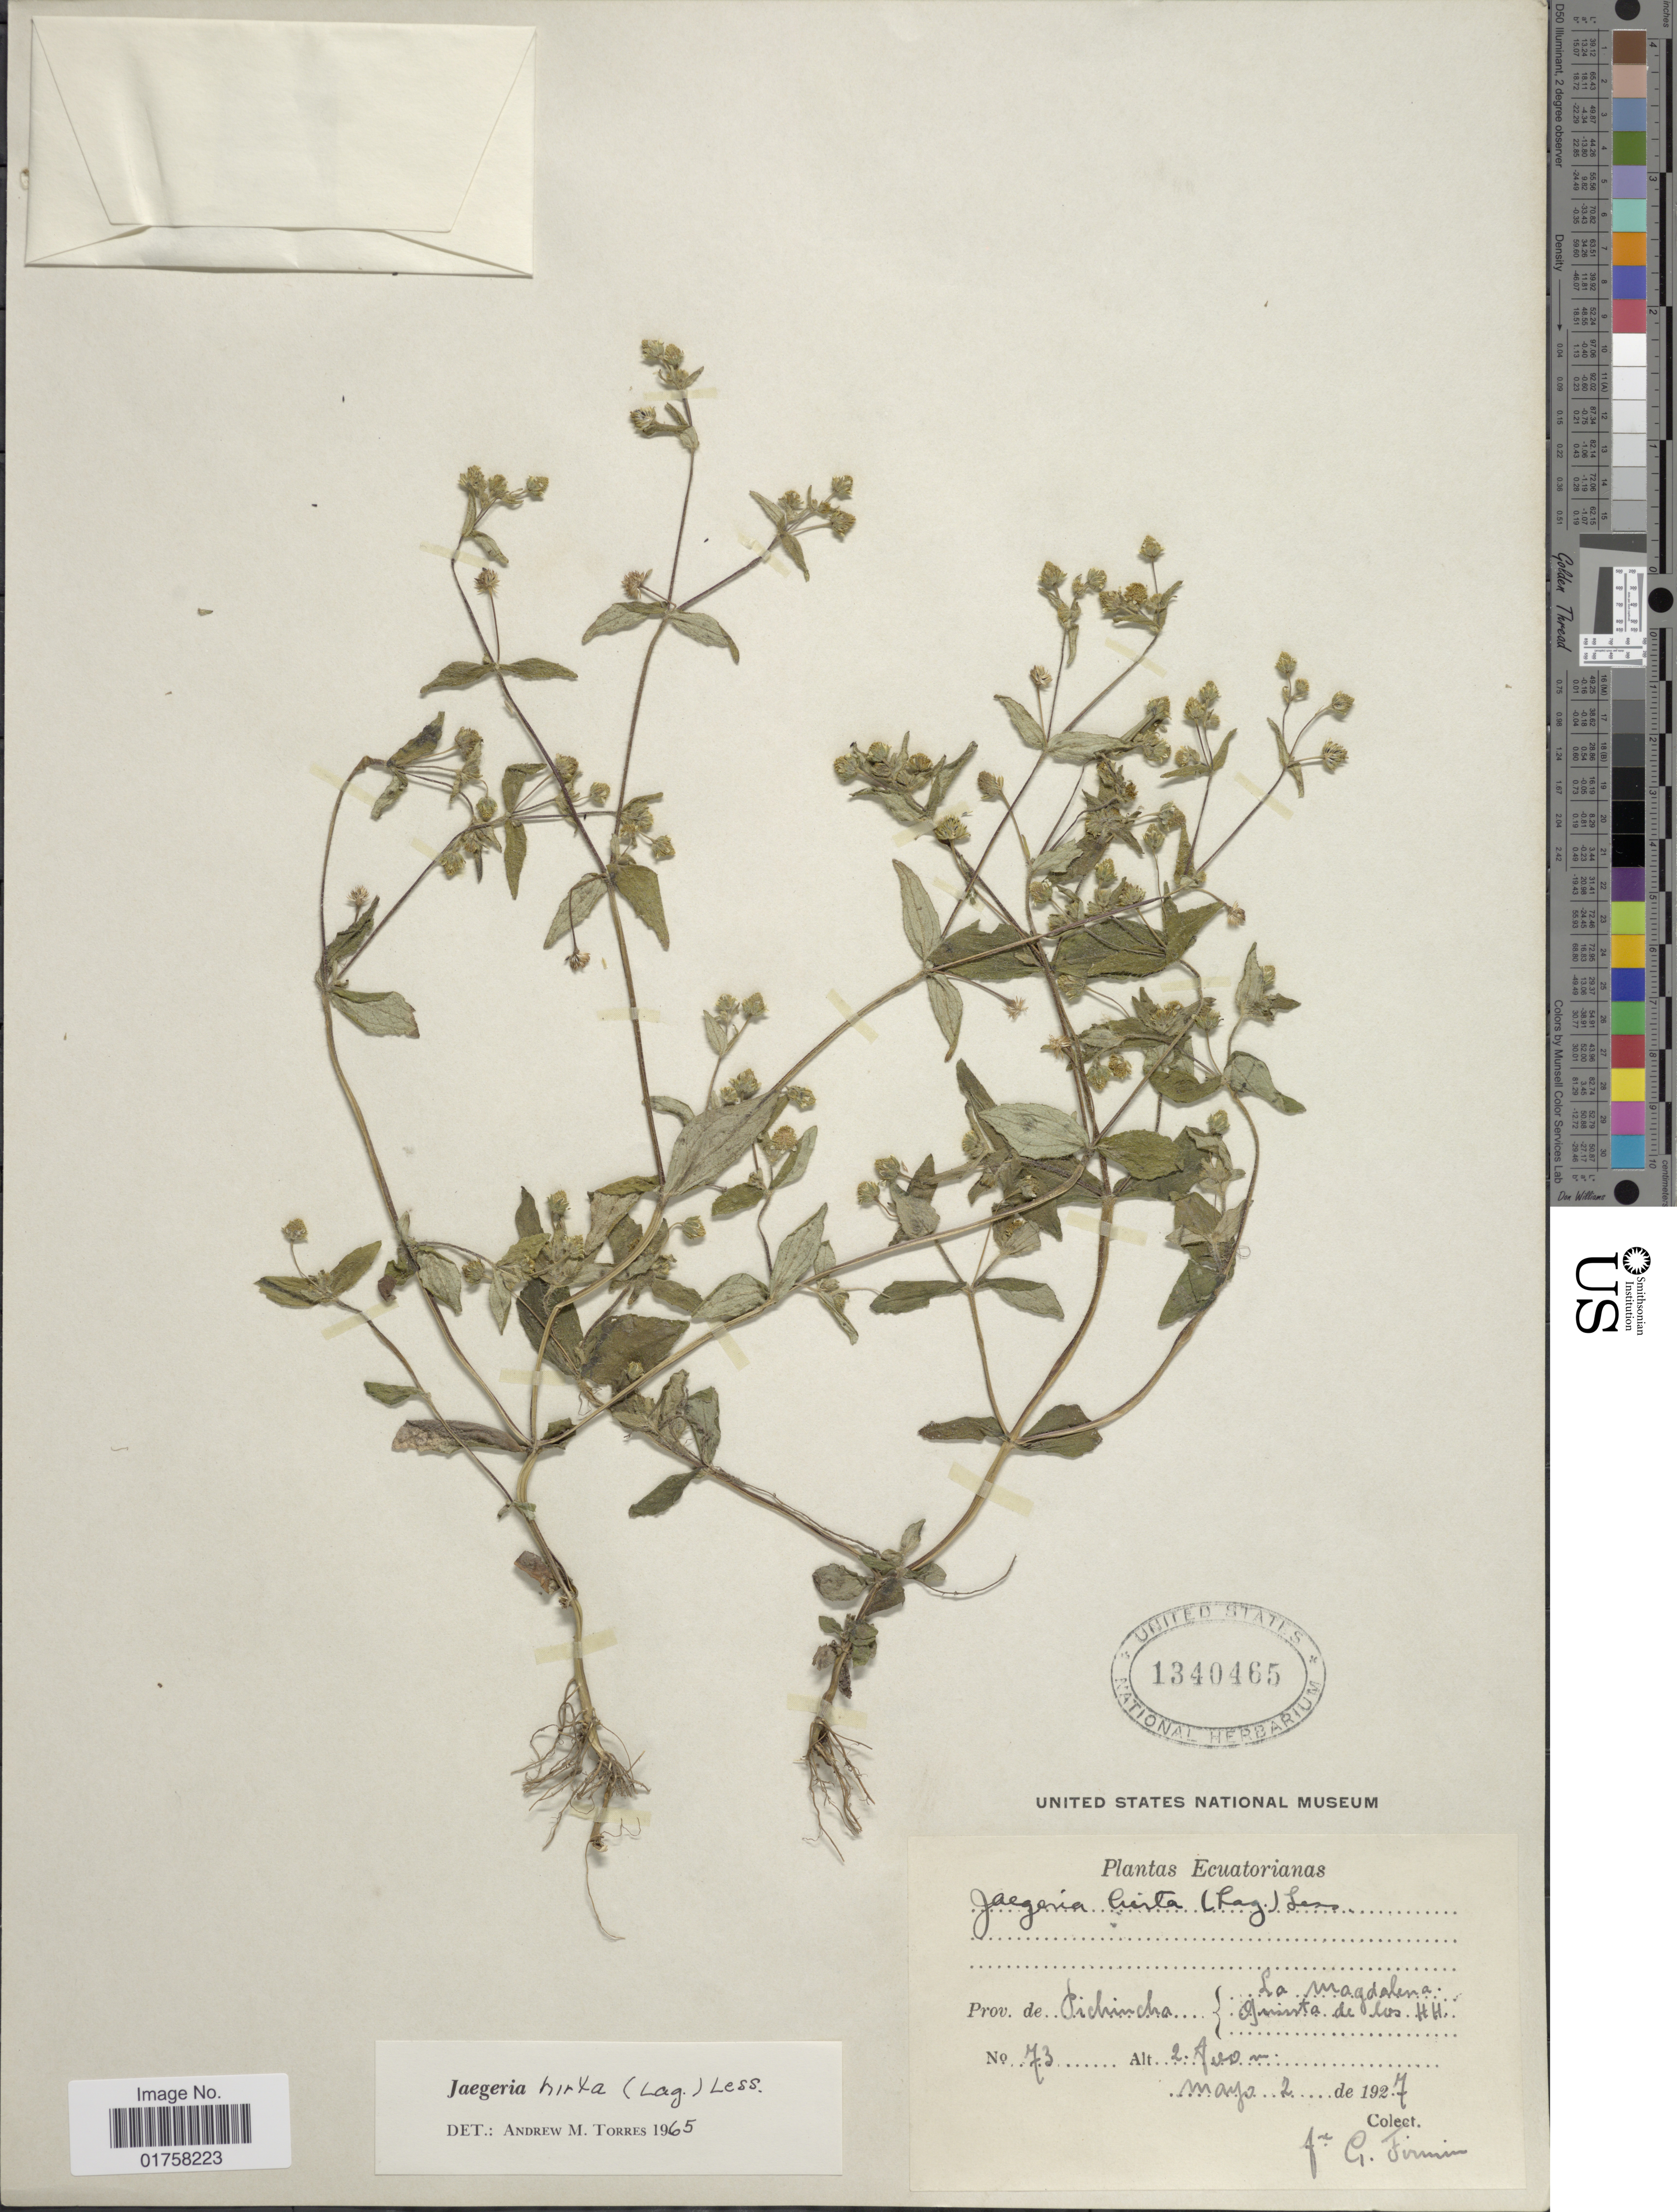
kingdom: Plantae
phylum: Tracheophyta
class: Magnoliopsida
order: Asterales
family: Asteraceae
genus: Jaegeria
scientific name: Jaegeria hirta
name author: (Lag.) Less.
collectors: G. Firmin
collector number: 73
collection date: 1927-05-02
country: Ecuador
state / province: Pichincha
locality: La Magdalena, Quista de los H.H.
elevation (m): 2800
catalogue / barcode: US 1340465